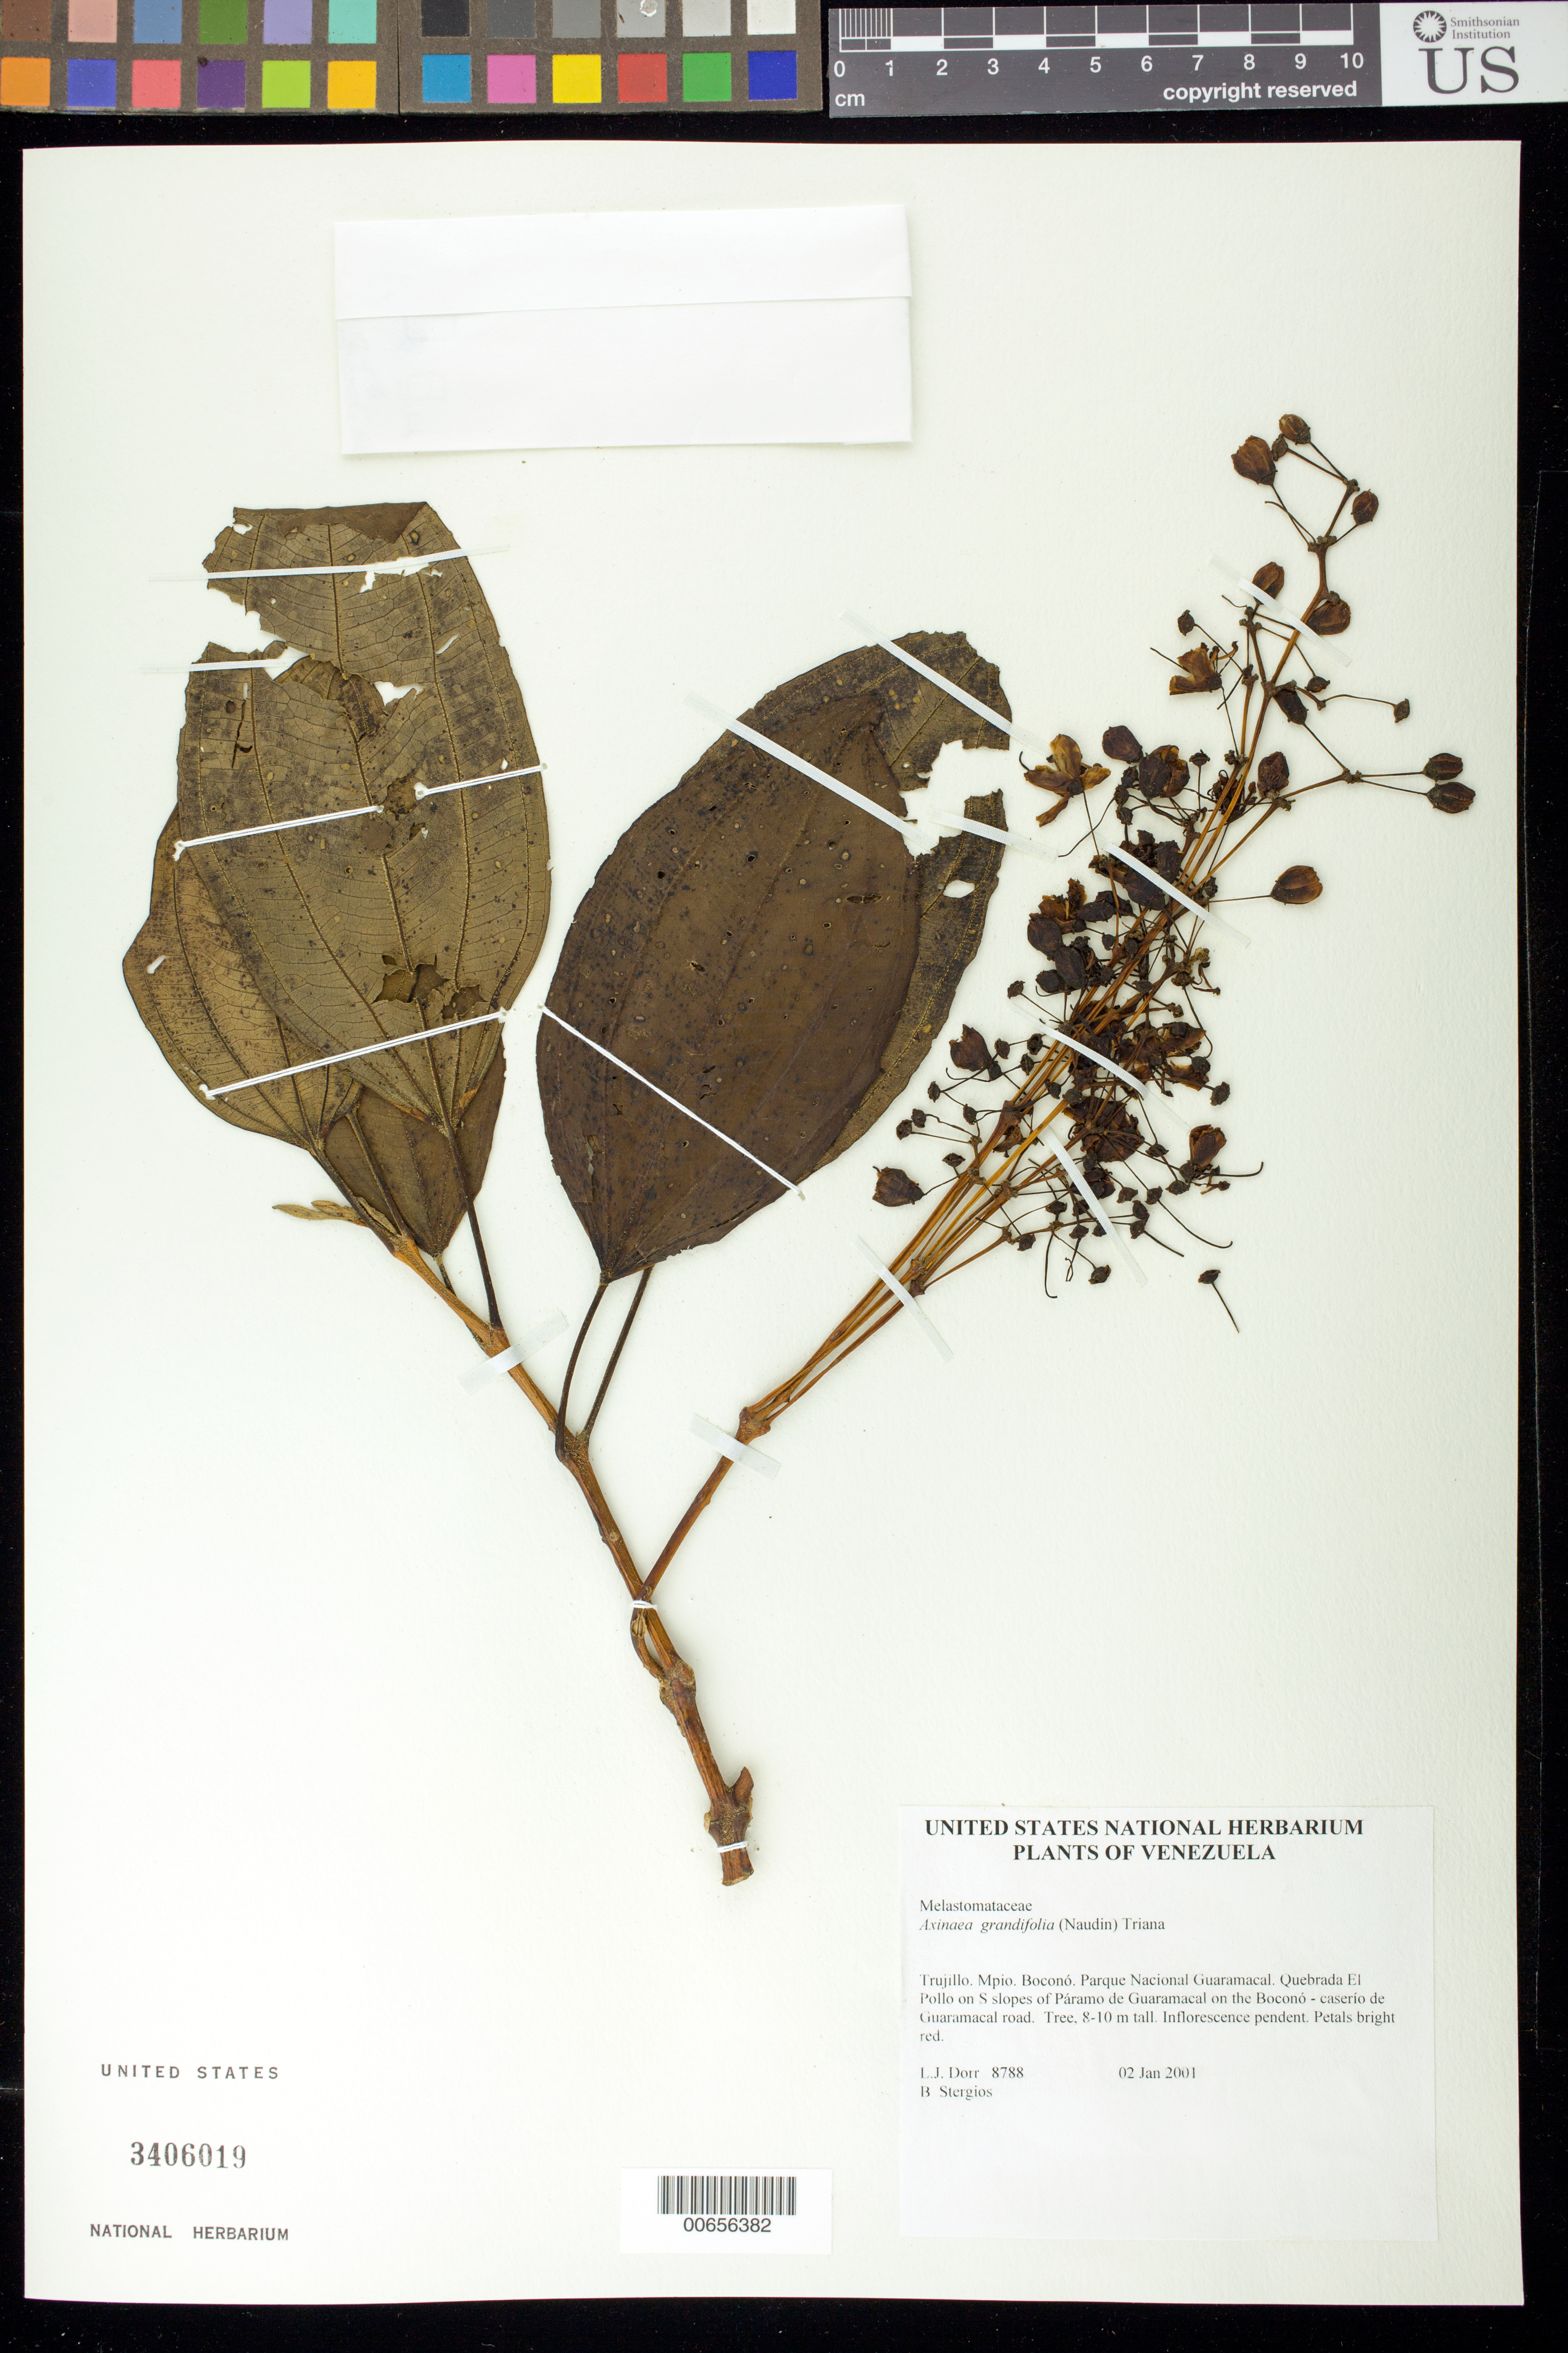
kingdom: Plantae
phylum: Tracheophyta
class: Magnoliopsida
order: Myrtales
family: Melastomataceae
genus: Axinaea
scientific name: Axinaea grandifolia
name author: (Naudin) Triana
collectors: L. J. Dorr & B. G. Stergios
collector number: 8788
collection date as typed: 02 Jan 2001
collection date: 2001-01-02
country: Venezuela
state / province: Trujillo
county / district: Boconó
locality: Parque Nacional Guaramacal. Quebrada El Pollo on S slopes of Páramo de Guaramacal on the Boconó-caserío de Guaramacal road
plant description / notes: C, COL, CTES, F, MO, NY, PORT, US, VEN, WIS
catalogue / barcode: US 3406019